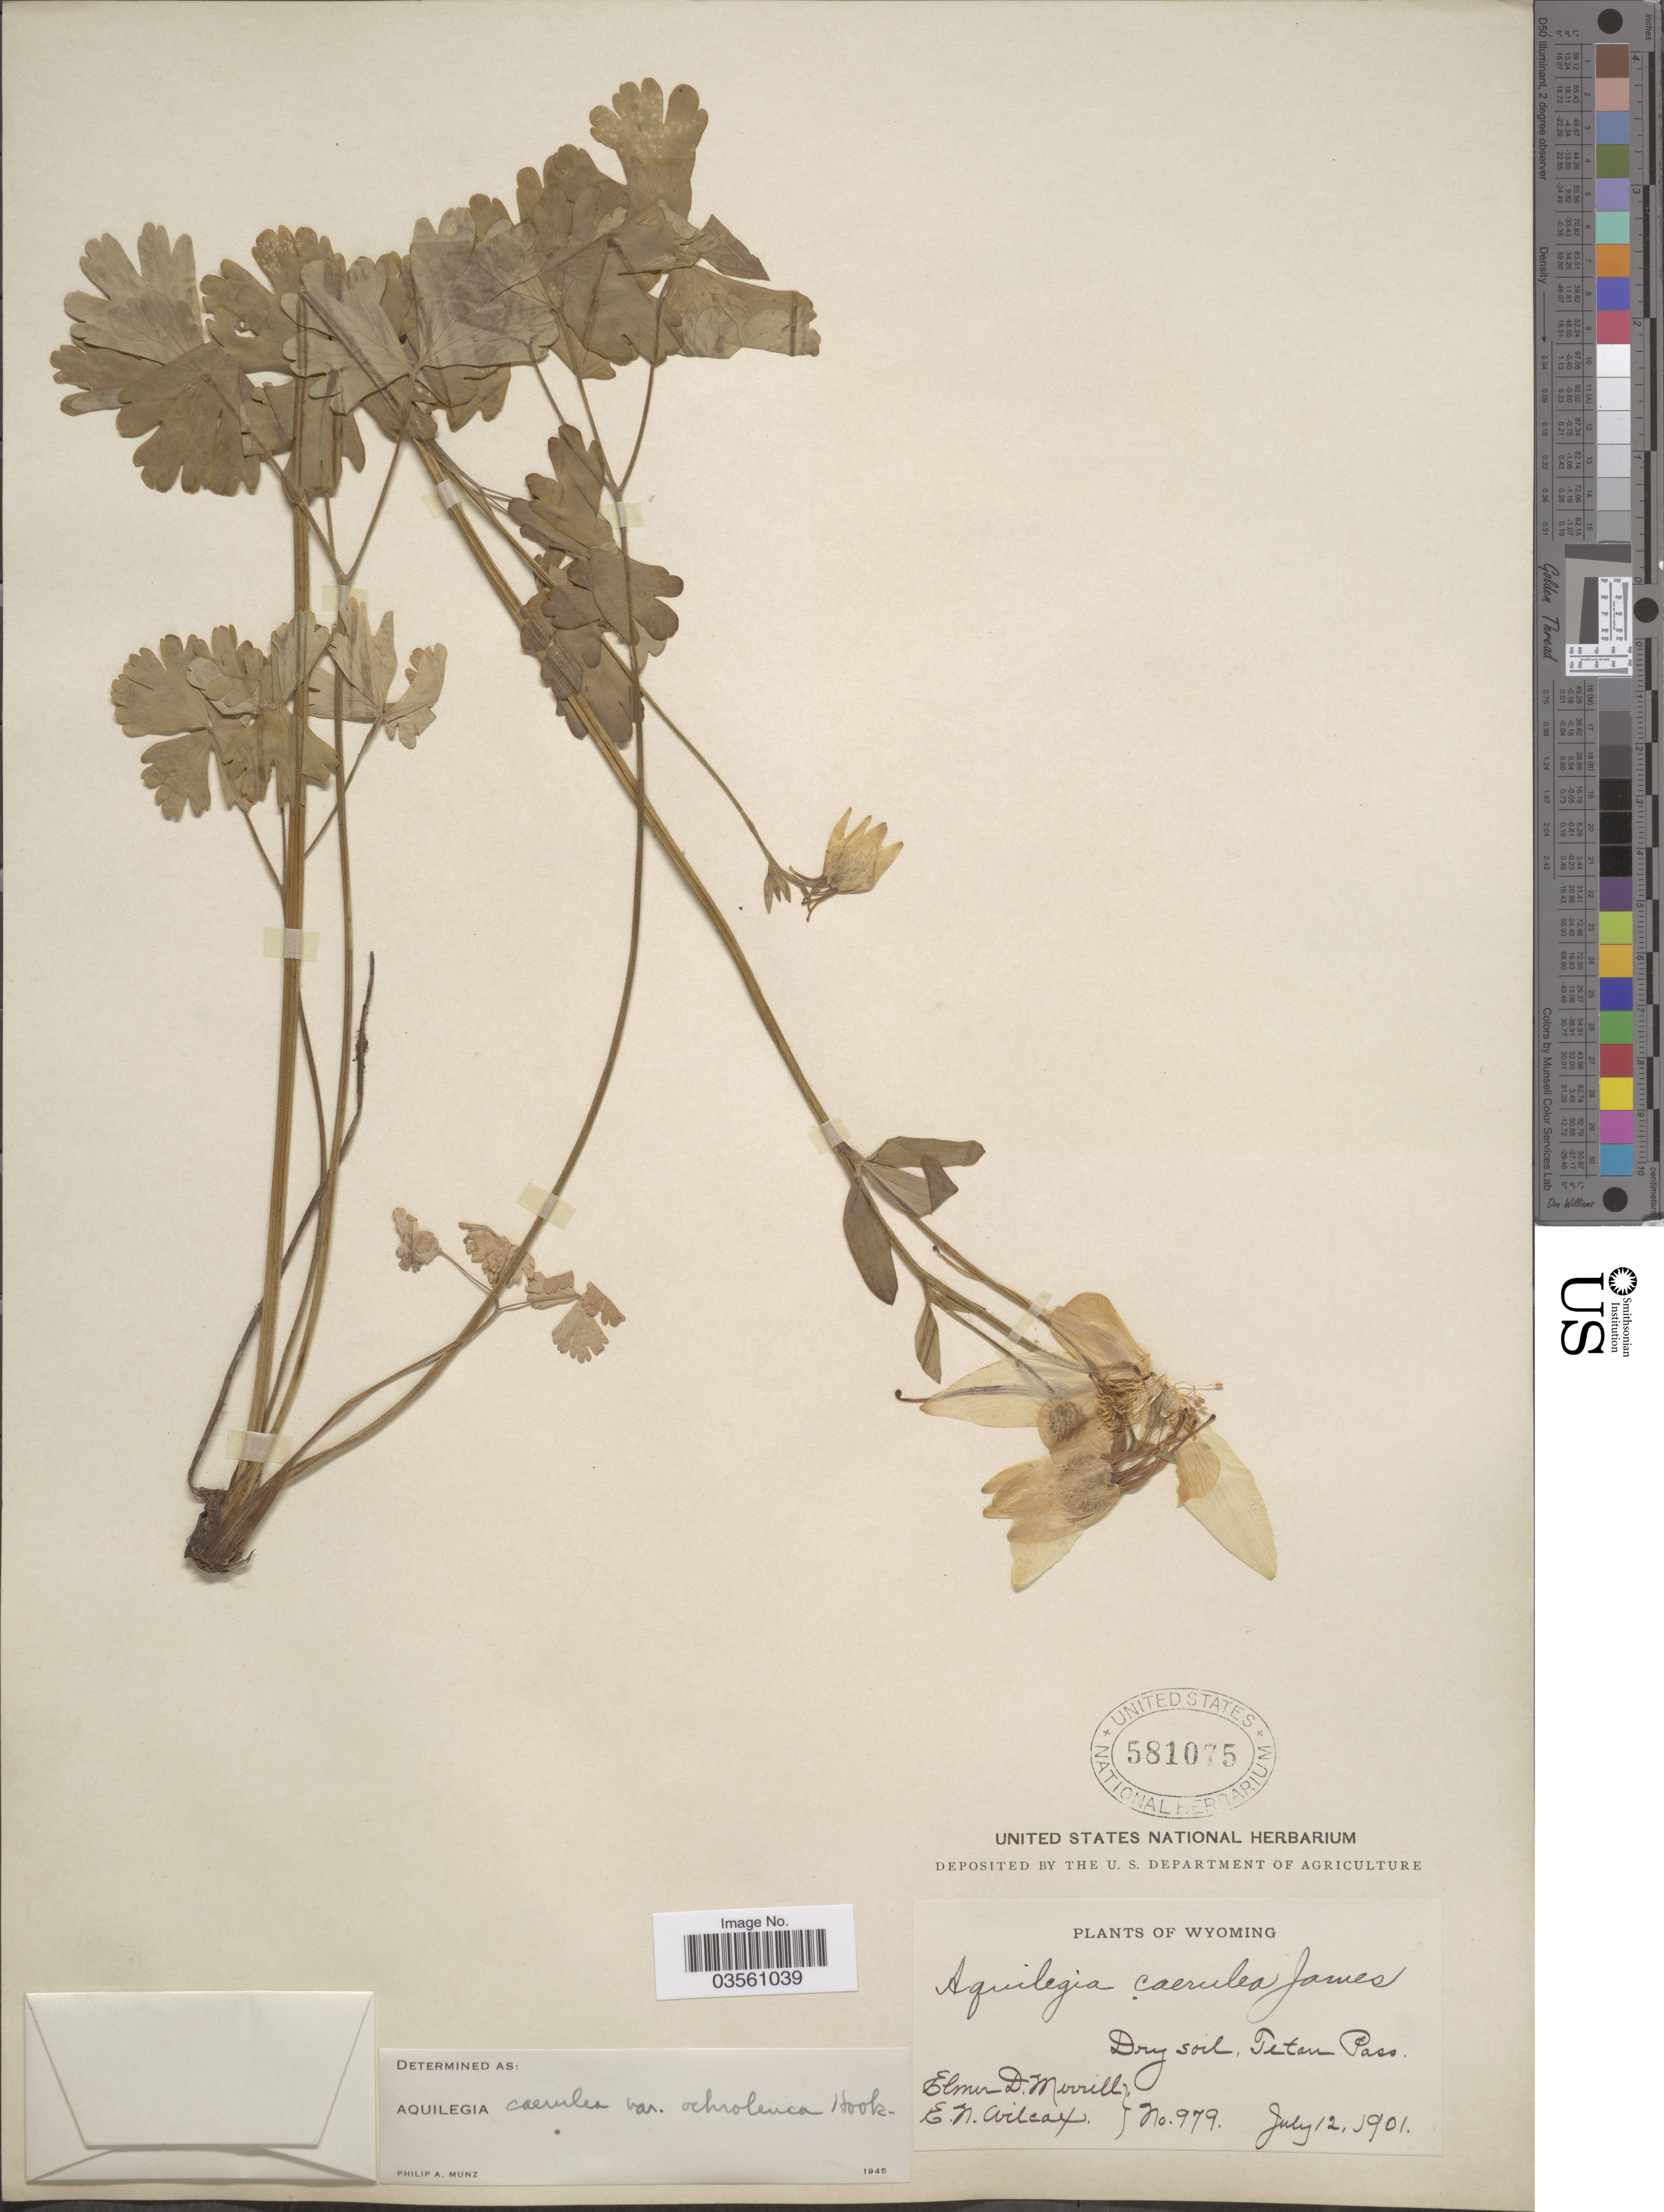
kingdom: Plantae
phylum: Tracheophyta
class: Magnoliopsida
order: Ranunculales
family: Ranunculaceae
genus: Aquilegia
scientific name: Aquilegia coerulea var. ochroleuca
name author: Hook.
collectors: E. D. Merrill & E. Wilcox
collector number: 979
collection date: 1901-07-12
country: United States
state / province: Wyoming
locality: Tetan Pass.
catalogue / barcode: US 581075